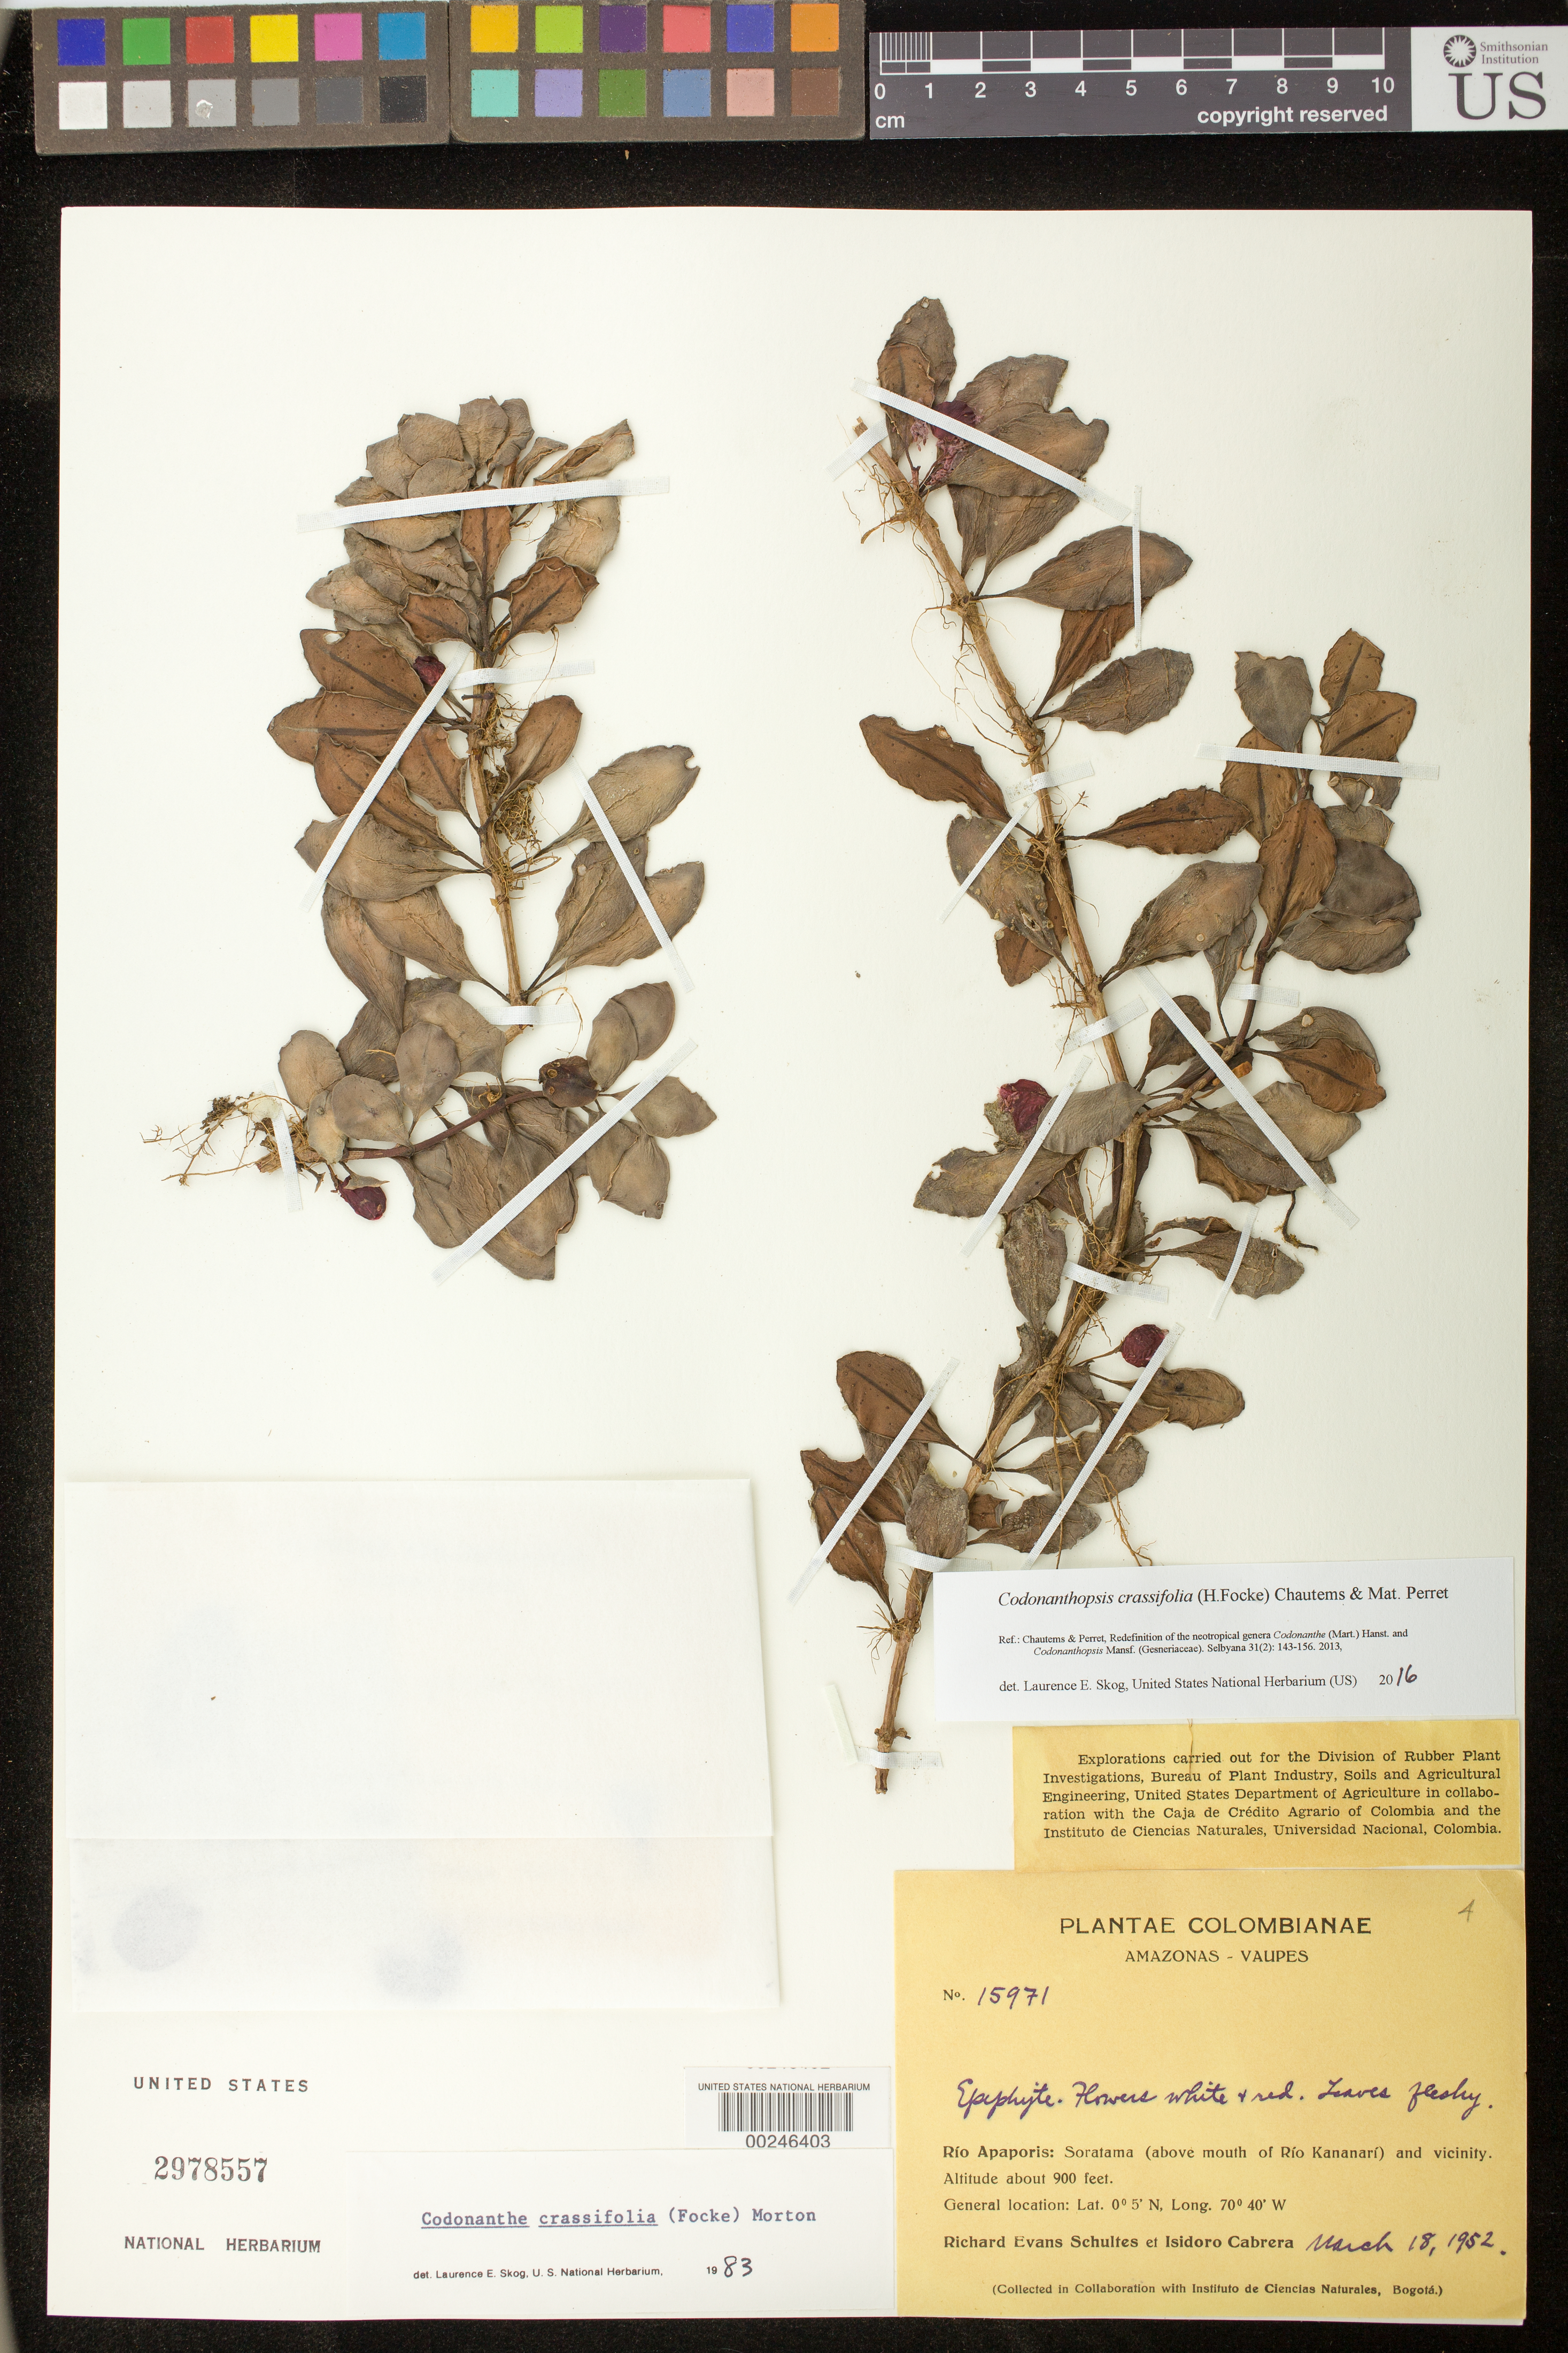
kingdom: Plantae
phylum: Tracheophyta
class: Magnoliopsida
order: Lamiales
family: Gesneriaceae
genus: Codonanthopsis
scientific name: Codonanthopsis crassifolia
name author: (H. Focke) Chautems & Mat.Perret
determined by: Skog, Laurence E.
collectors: R. E. Schultes & I. Cabrera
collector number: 15971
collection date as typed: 18 Mar 1952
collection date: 1952-03-18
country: Colombia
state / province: Amazônas / Vaupés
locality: Rio Apaporis, Soratama (above mouth of Rio Kananari) and vicinity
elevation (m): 274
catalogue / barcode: US 2978557